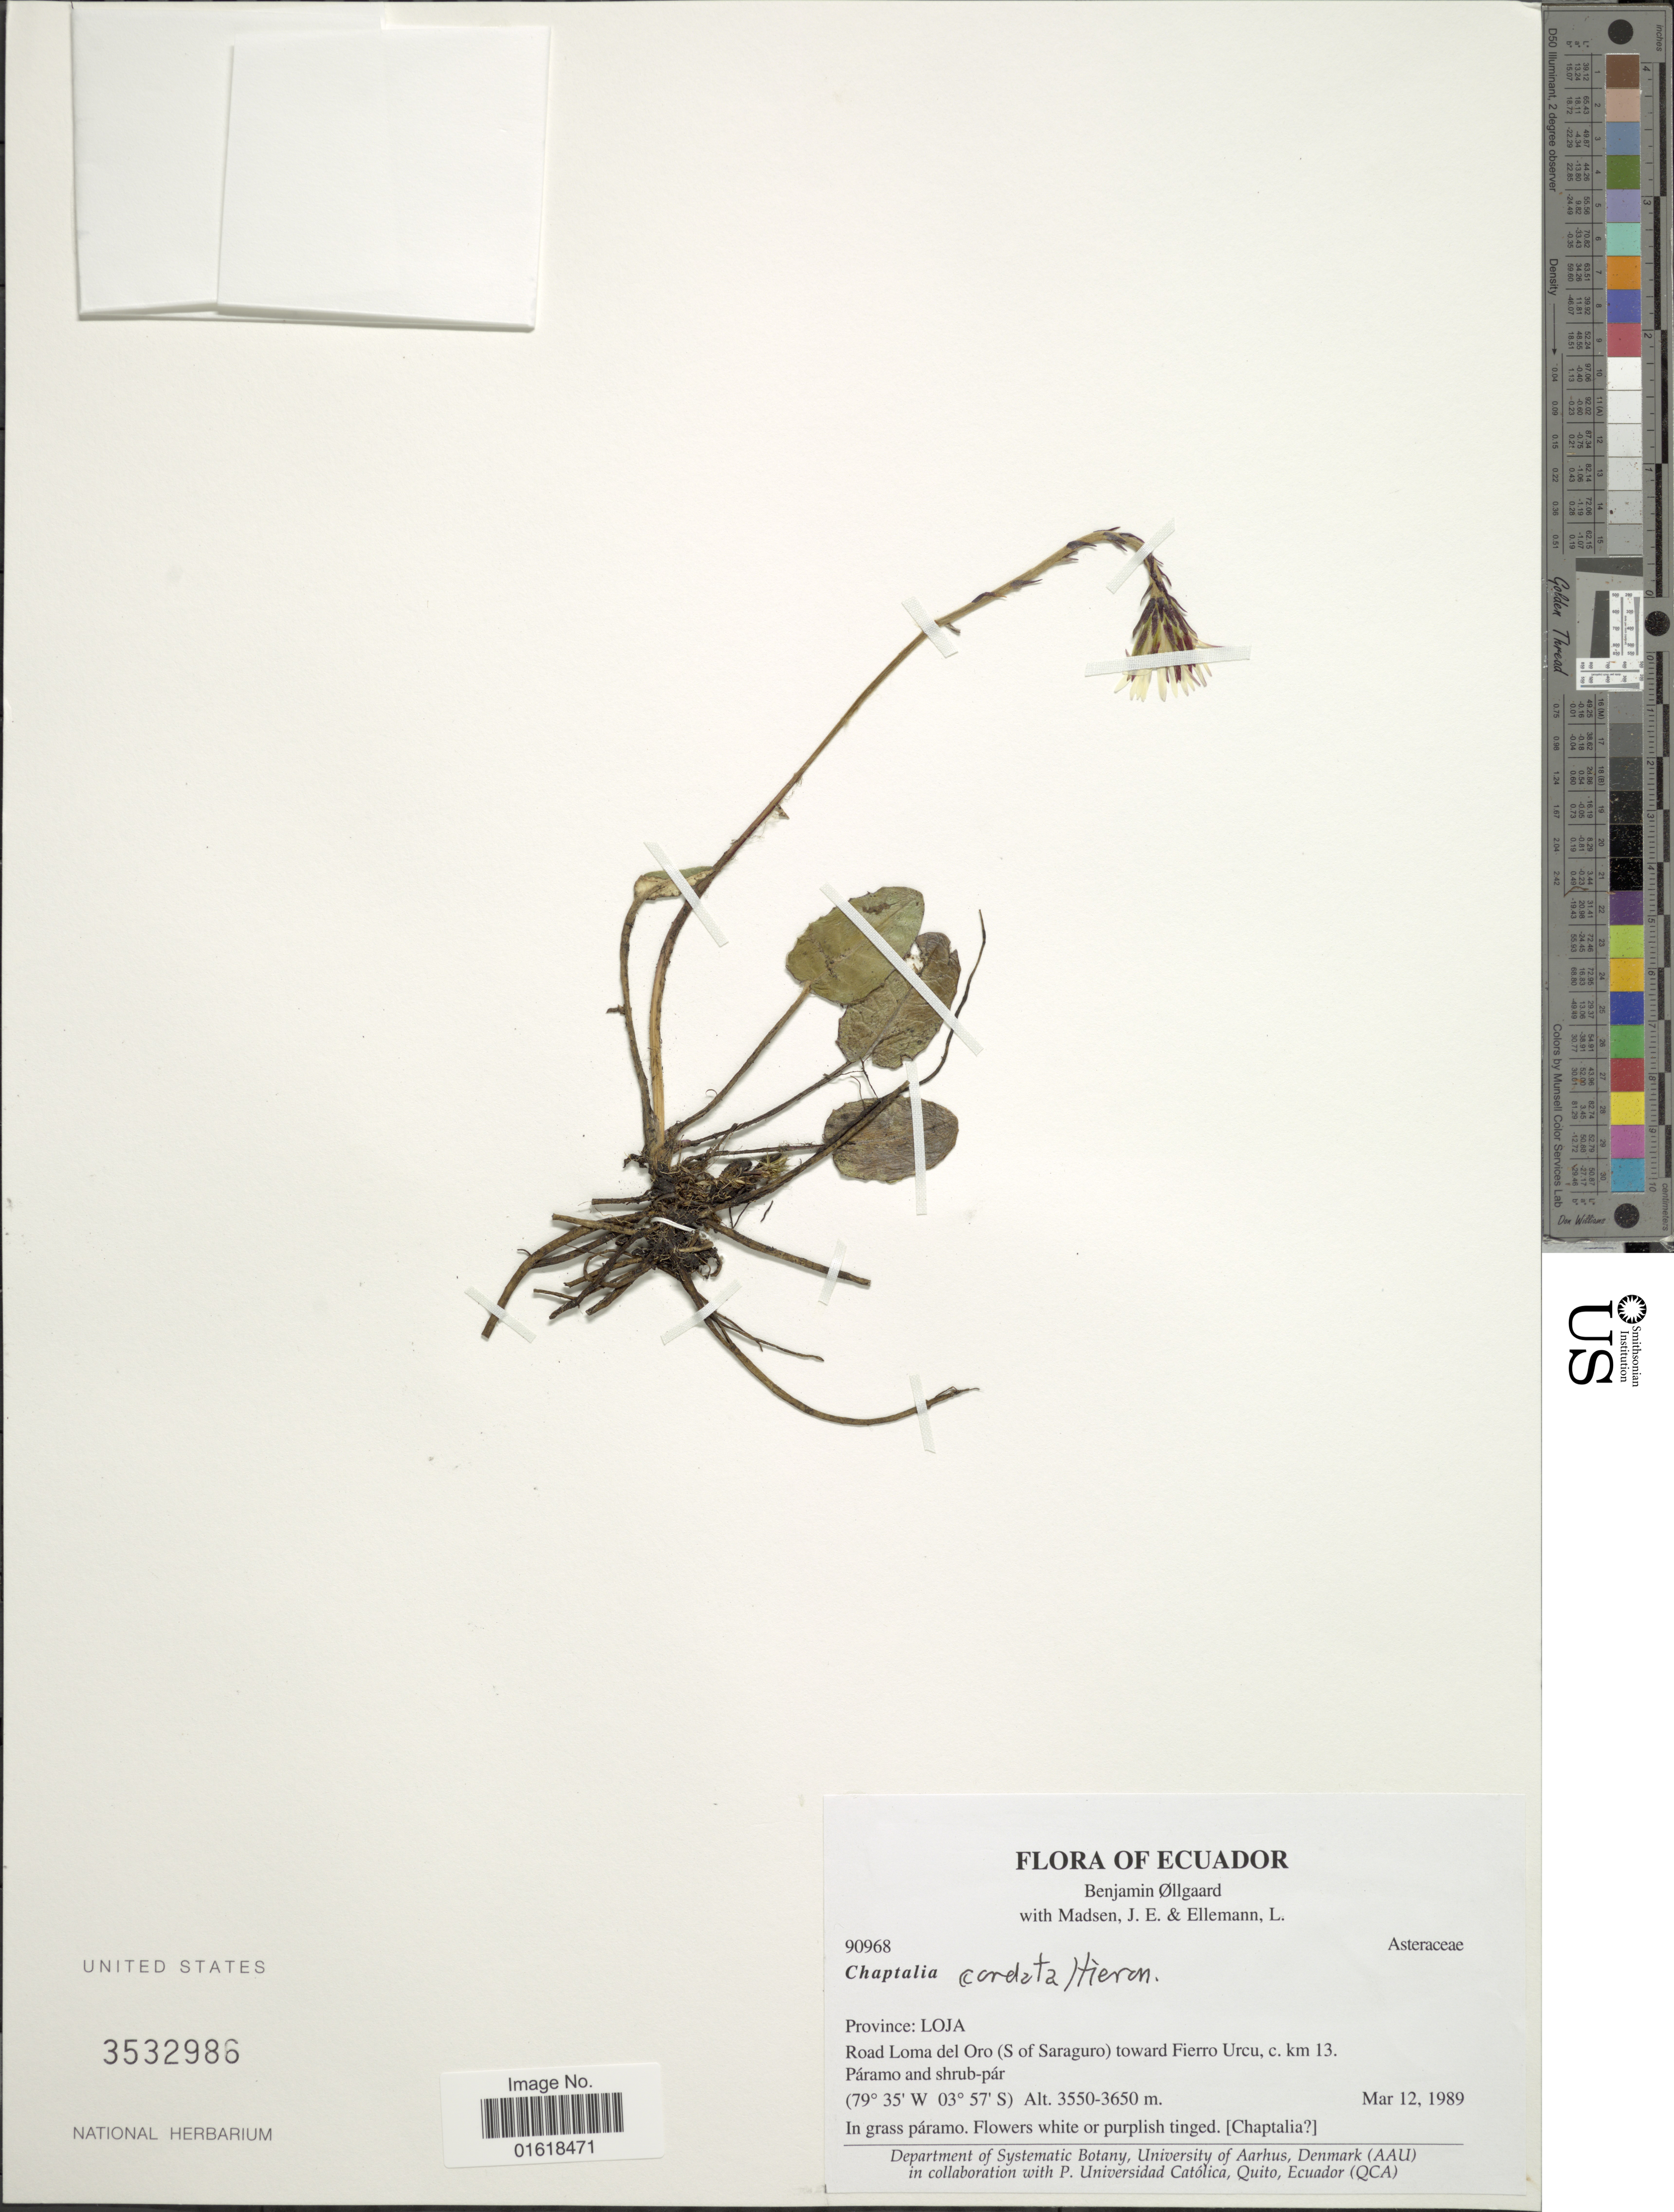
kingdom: Plantae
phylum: Tracheophyta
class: Magnoliopsida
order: Asterales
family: Asteraceae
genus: Chaptalia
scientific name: Chaptalia cordata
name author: Hieron.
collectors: B. Øllgaard, J. E. Madsen & L. Ellemann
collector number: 90968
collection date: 1989-03-12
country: Ecuador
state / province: Loja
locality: Road Loma del Oo (S of Saraguro) toward Fierro Urcu, c. km 13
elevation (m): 3350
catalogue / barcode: US 3532986